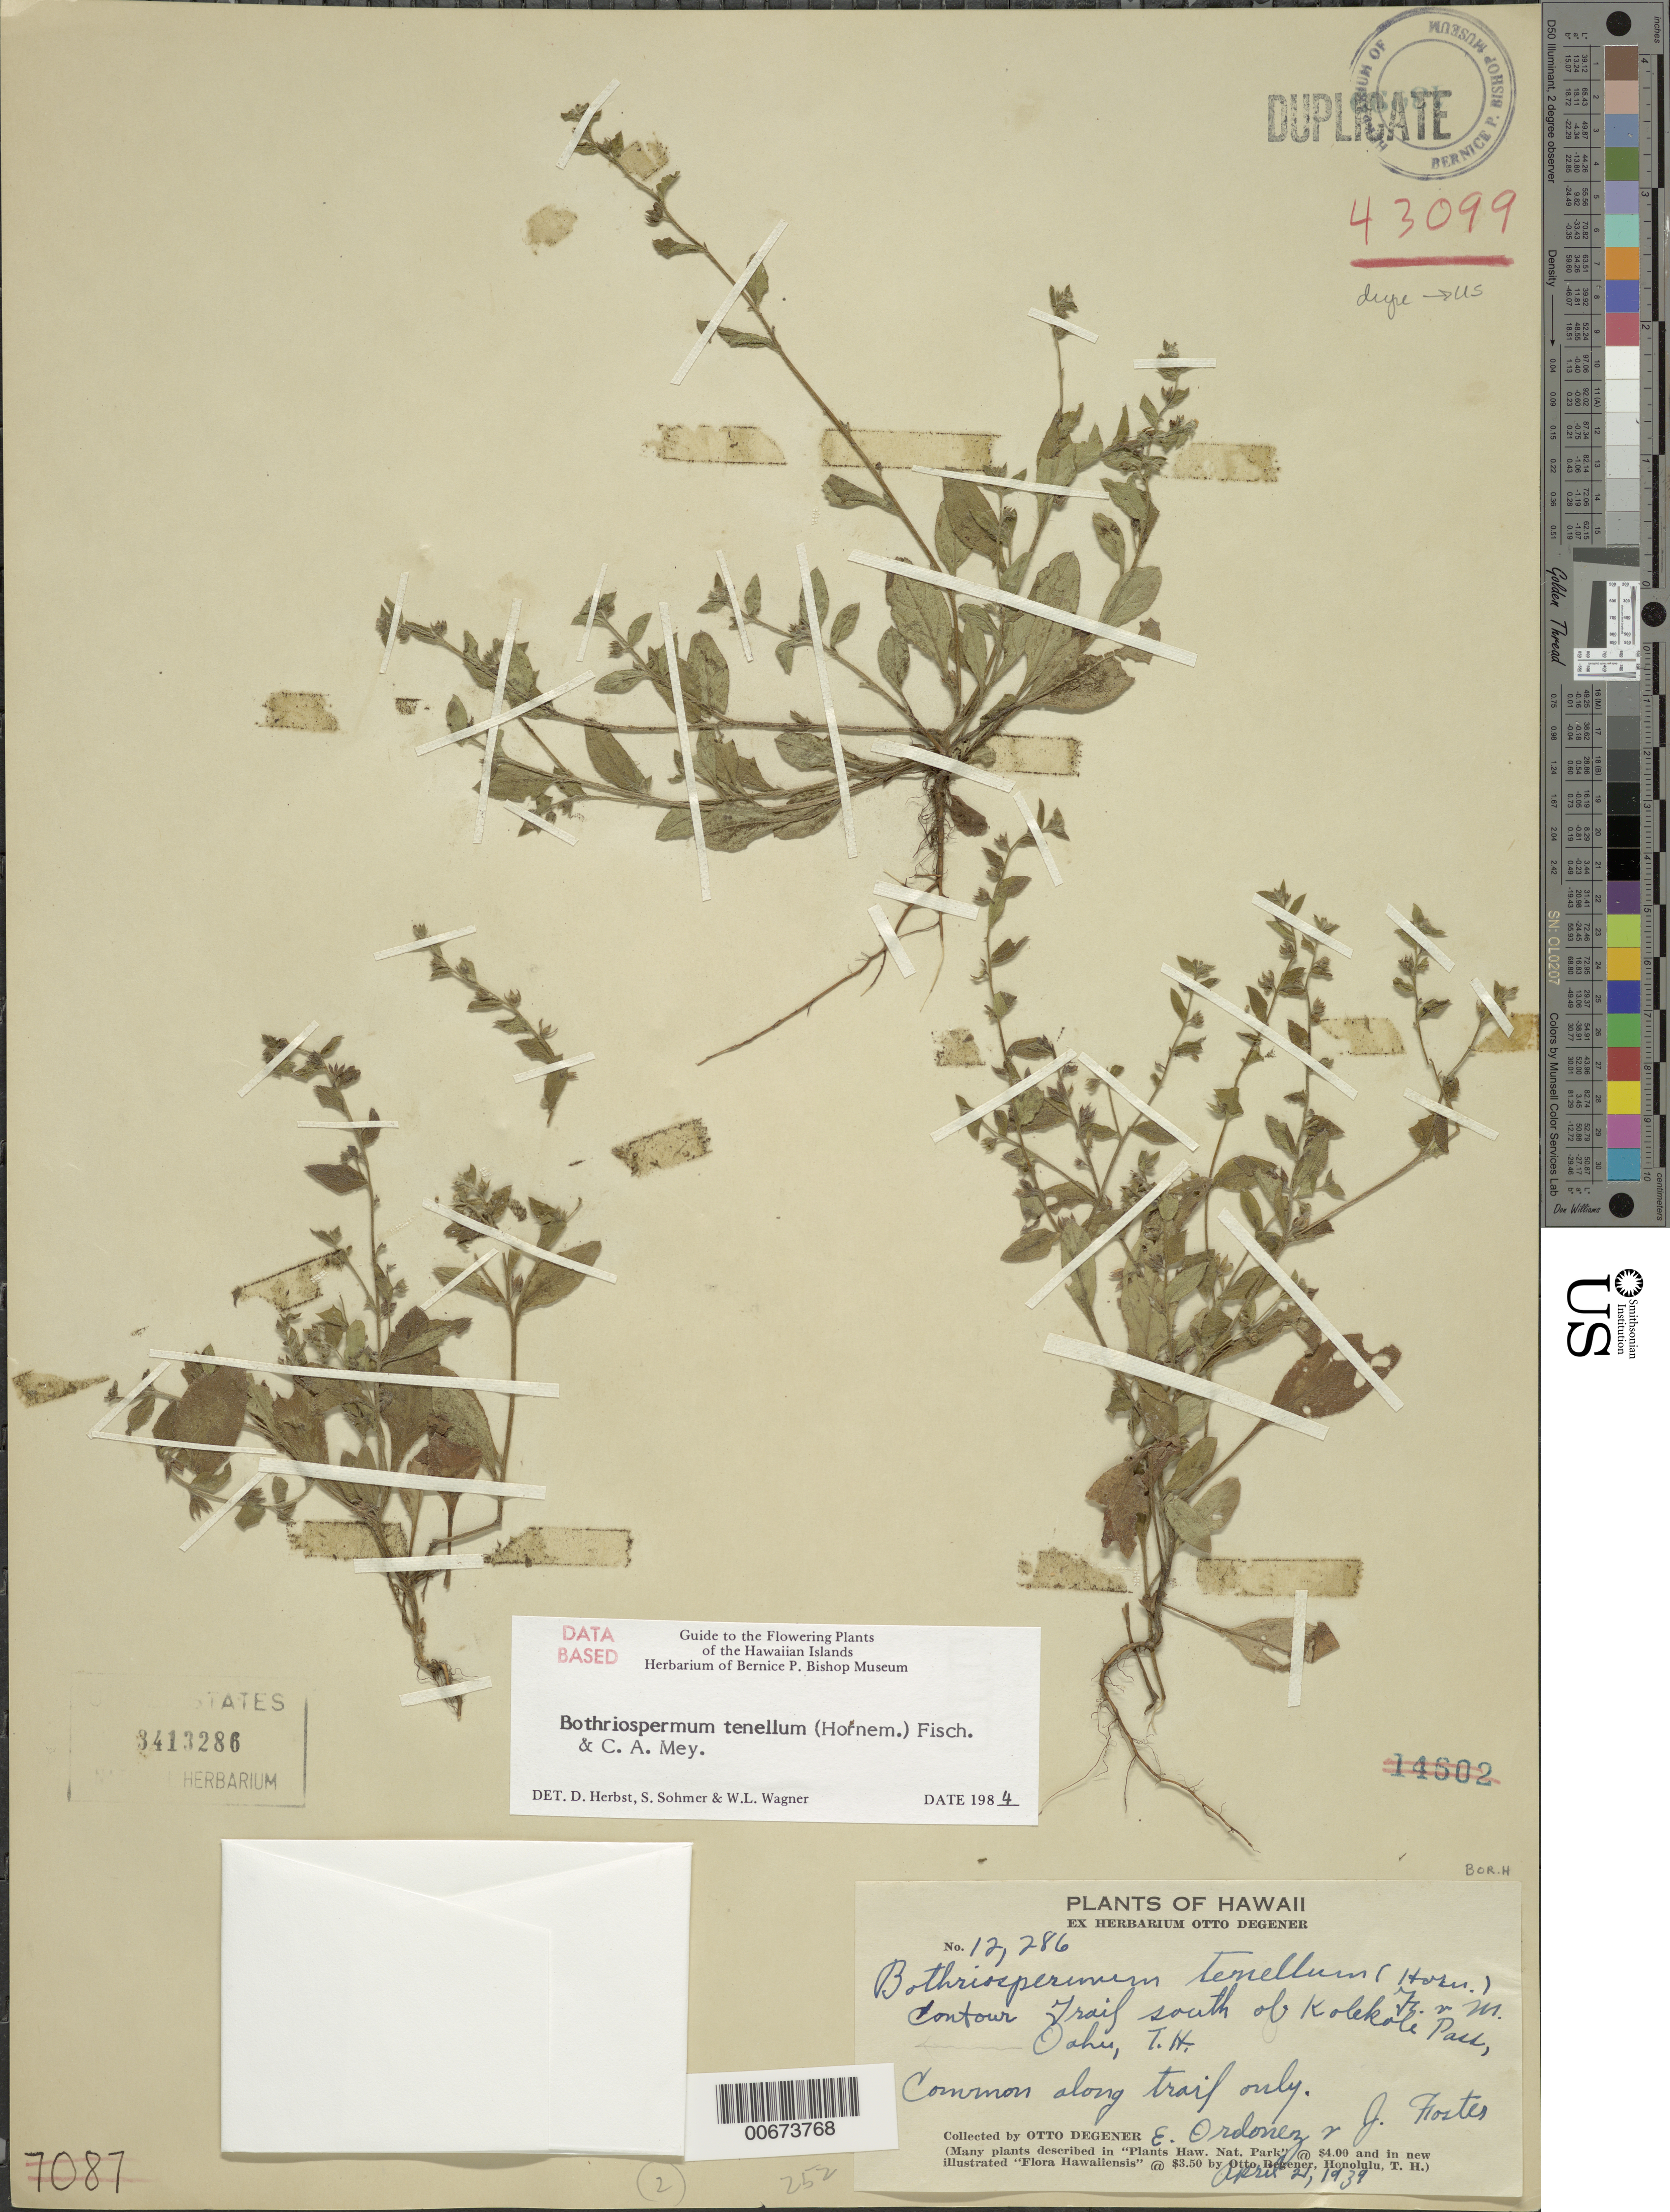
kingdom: Plantae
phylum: Tracheophyta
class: Magnoliopsida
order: Boraginales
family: Boraginaceae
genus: Bothriospermum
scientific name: Bothriospermum tenellum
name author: (Hornem.) Fisch. & C.A. Mey.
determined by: Herbst, D. R.; Sohmer, S. H.; Wagner, W. L.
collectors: O. Degener, E. Ordonez & J. Fortes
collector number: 12286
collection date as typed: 21 Apr 1939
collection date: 1939-04-21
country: United States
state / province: Hawaii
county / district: Honolulu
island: Oahu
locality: Contour trail south of Kolekole Pa'u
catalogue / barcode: US 3413286